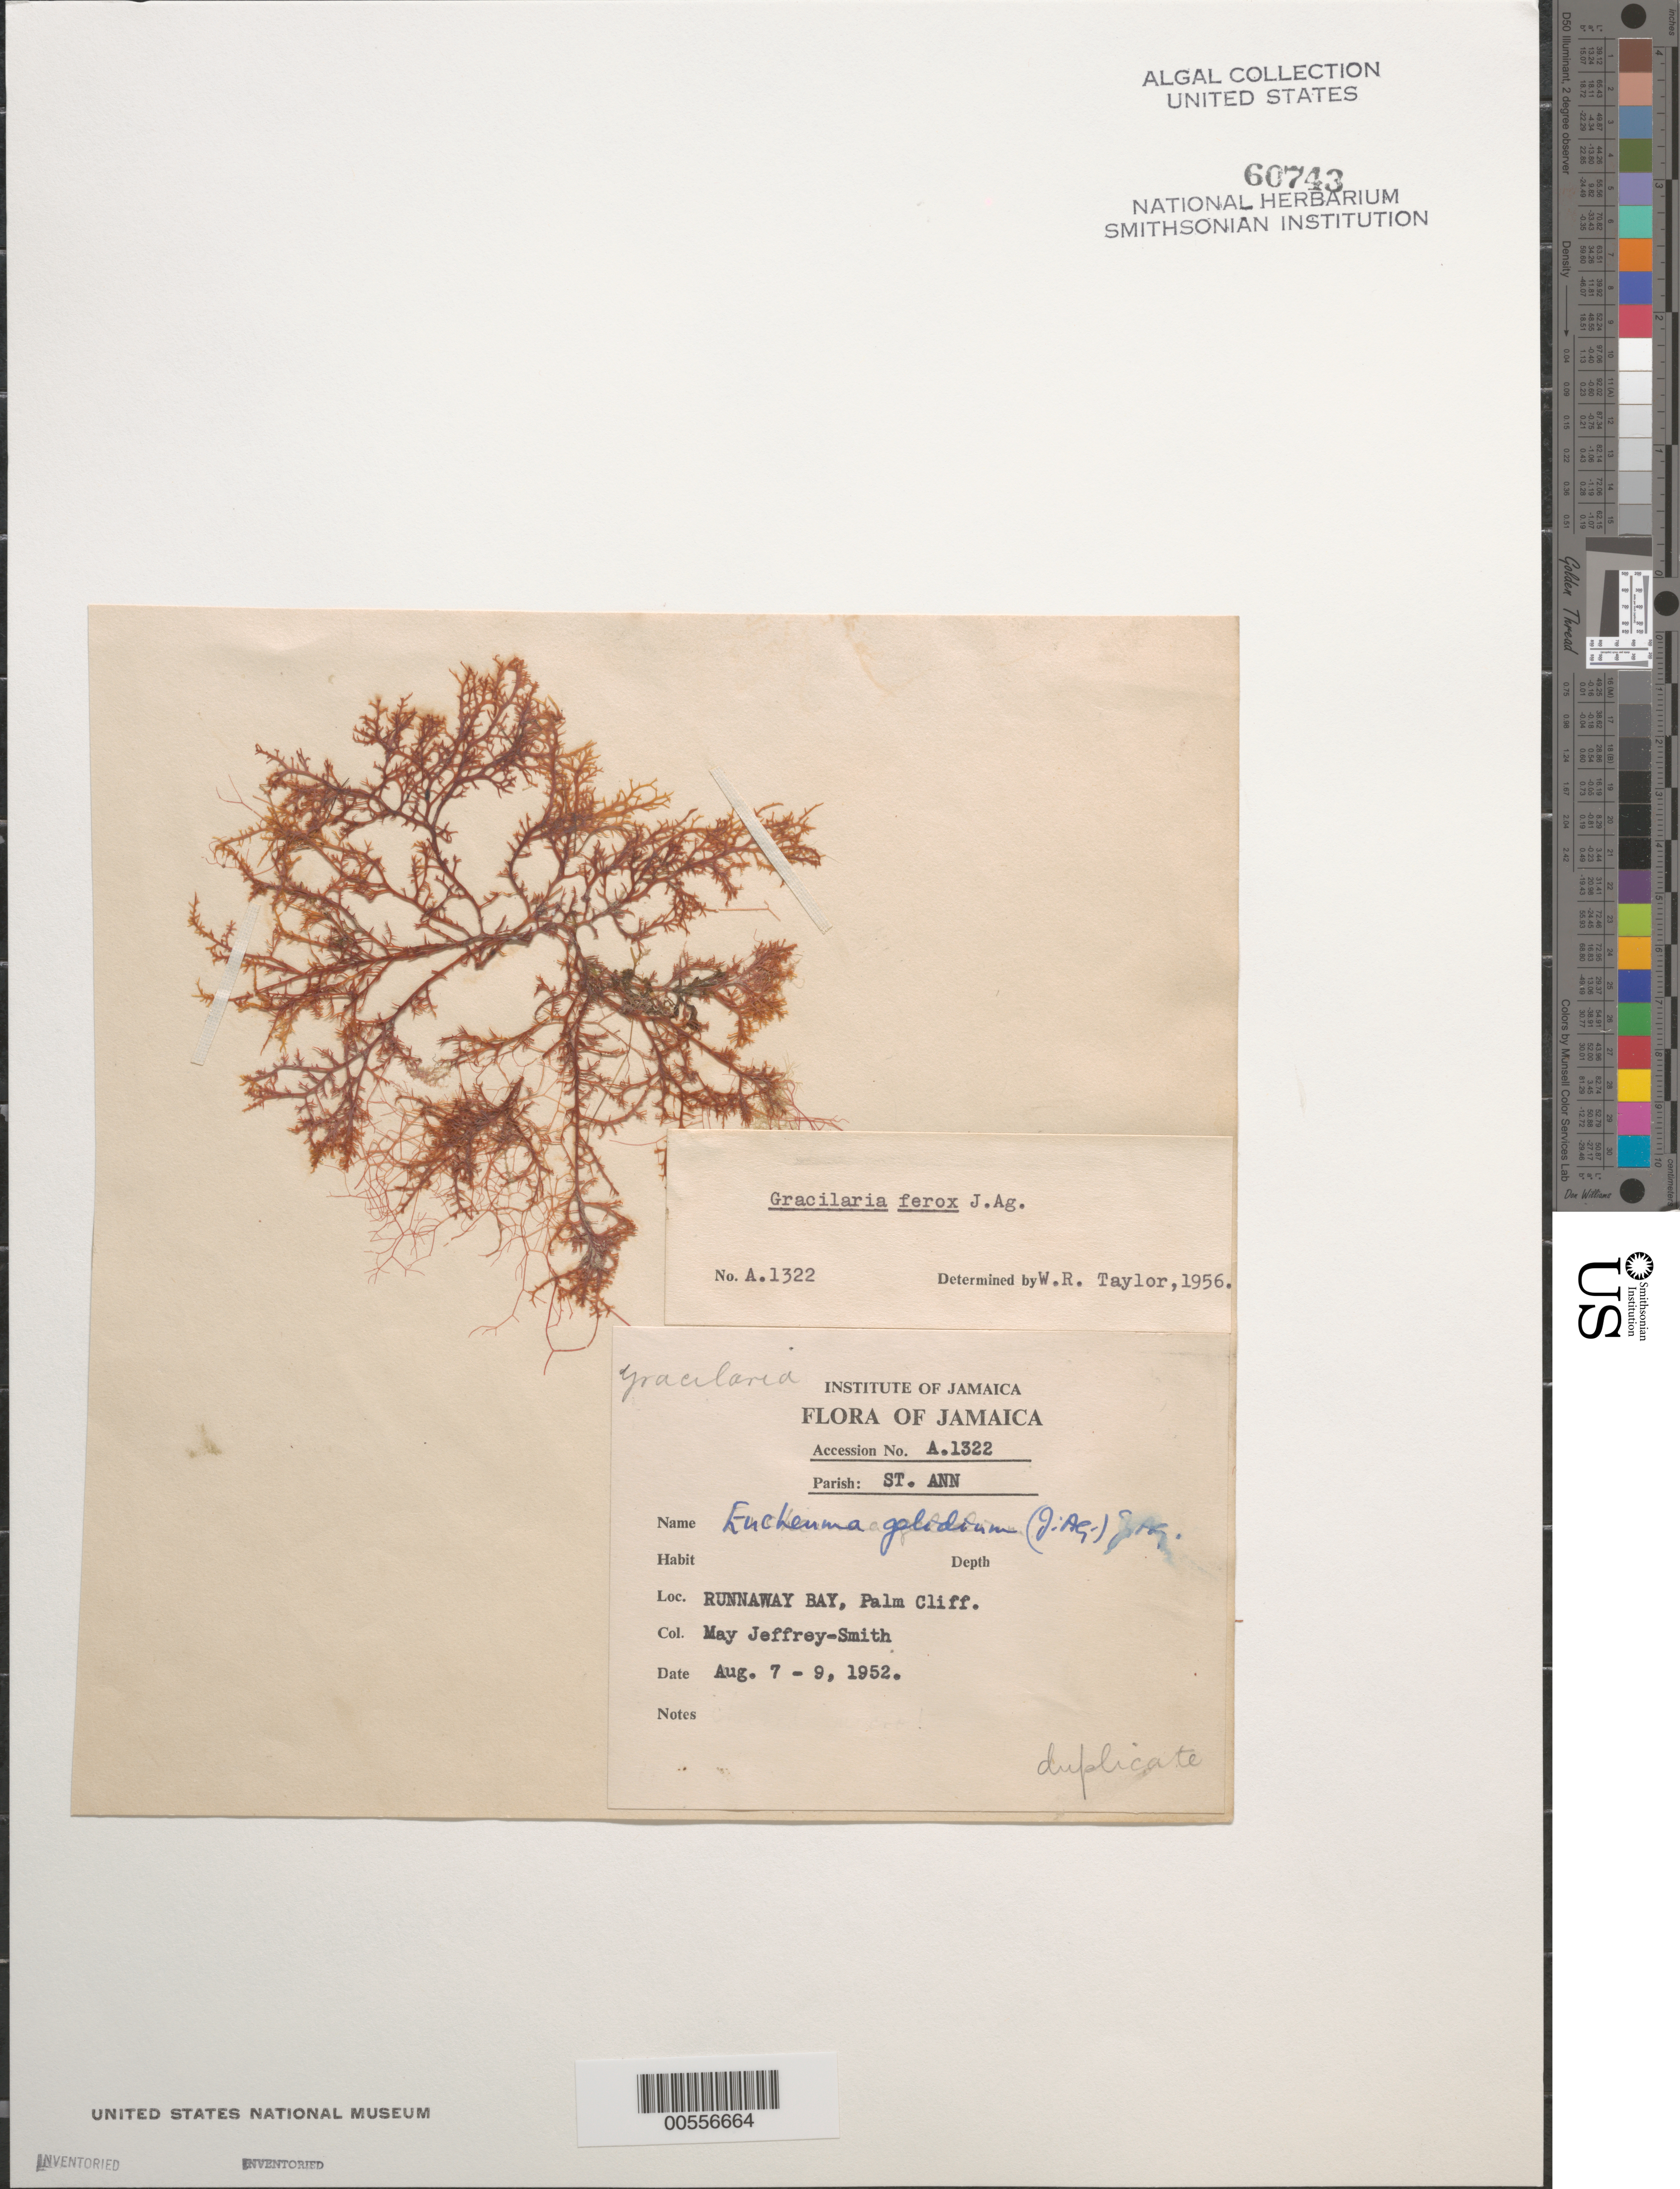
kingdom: Plantae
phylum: Rhodophyta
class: Florideophyceae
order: Gracilariales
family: Gracilariaceae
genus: Gracilaria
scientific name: Gracilaria ferox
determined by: Taylor, William R.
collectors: M. Jefferey-Smith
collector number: A.1322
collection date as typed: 07 Aug 1952 TO 09 Aug 1952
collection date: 1952-08-07/1952-08-09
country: Jamaica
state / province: Saint Ann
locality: Runaway bay, palm cliff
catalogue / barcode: US 60743